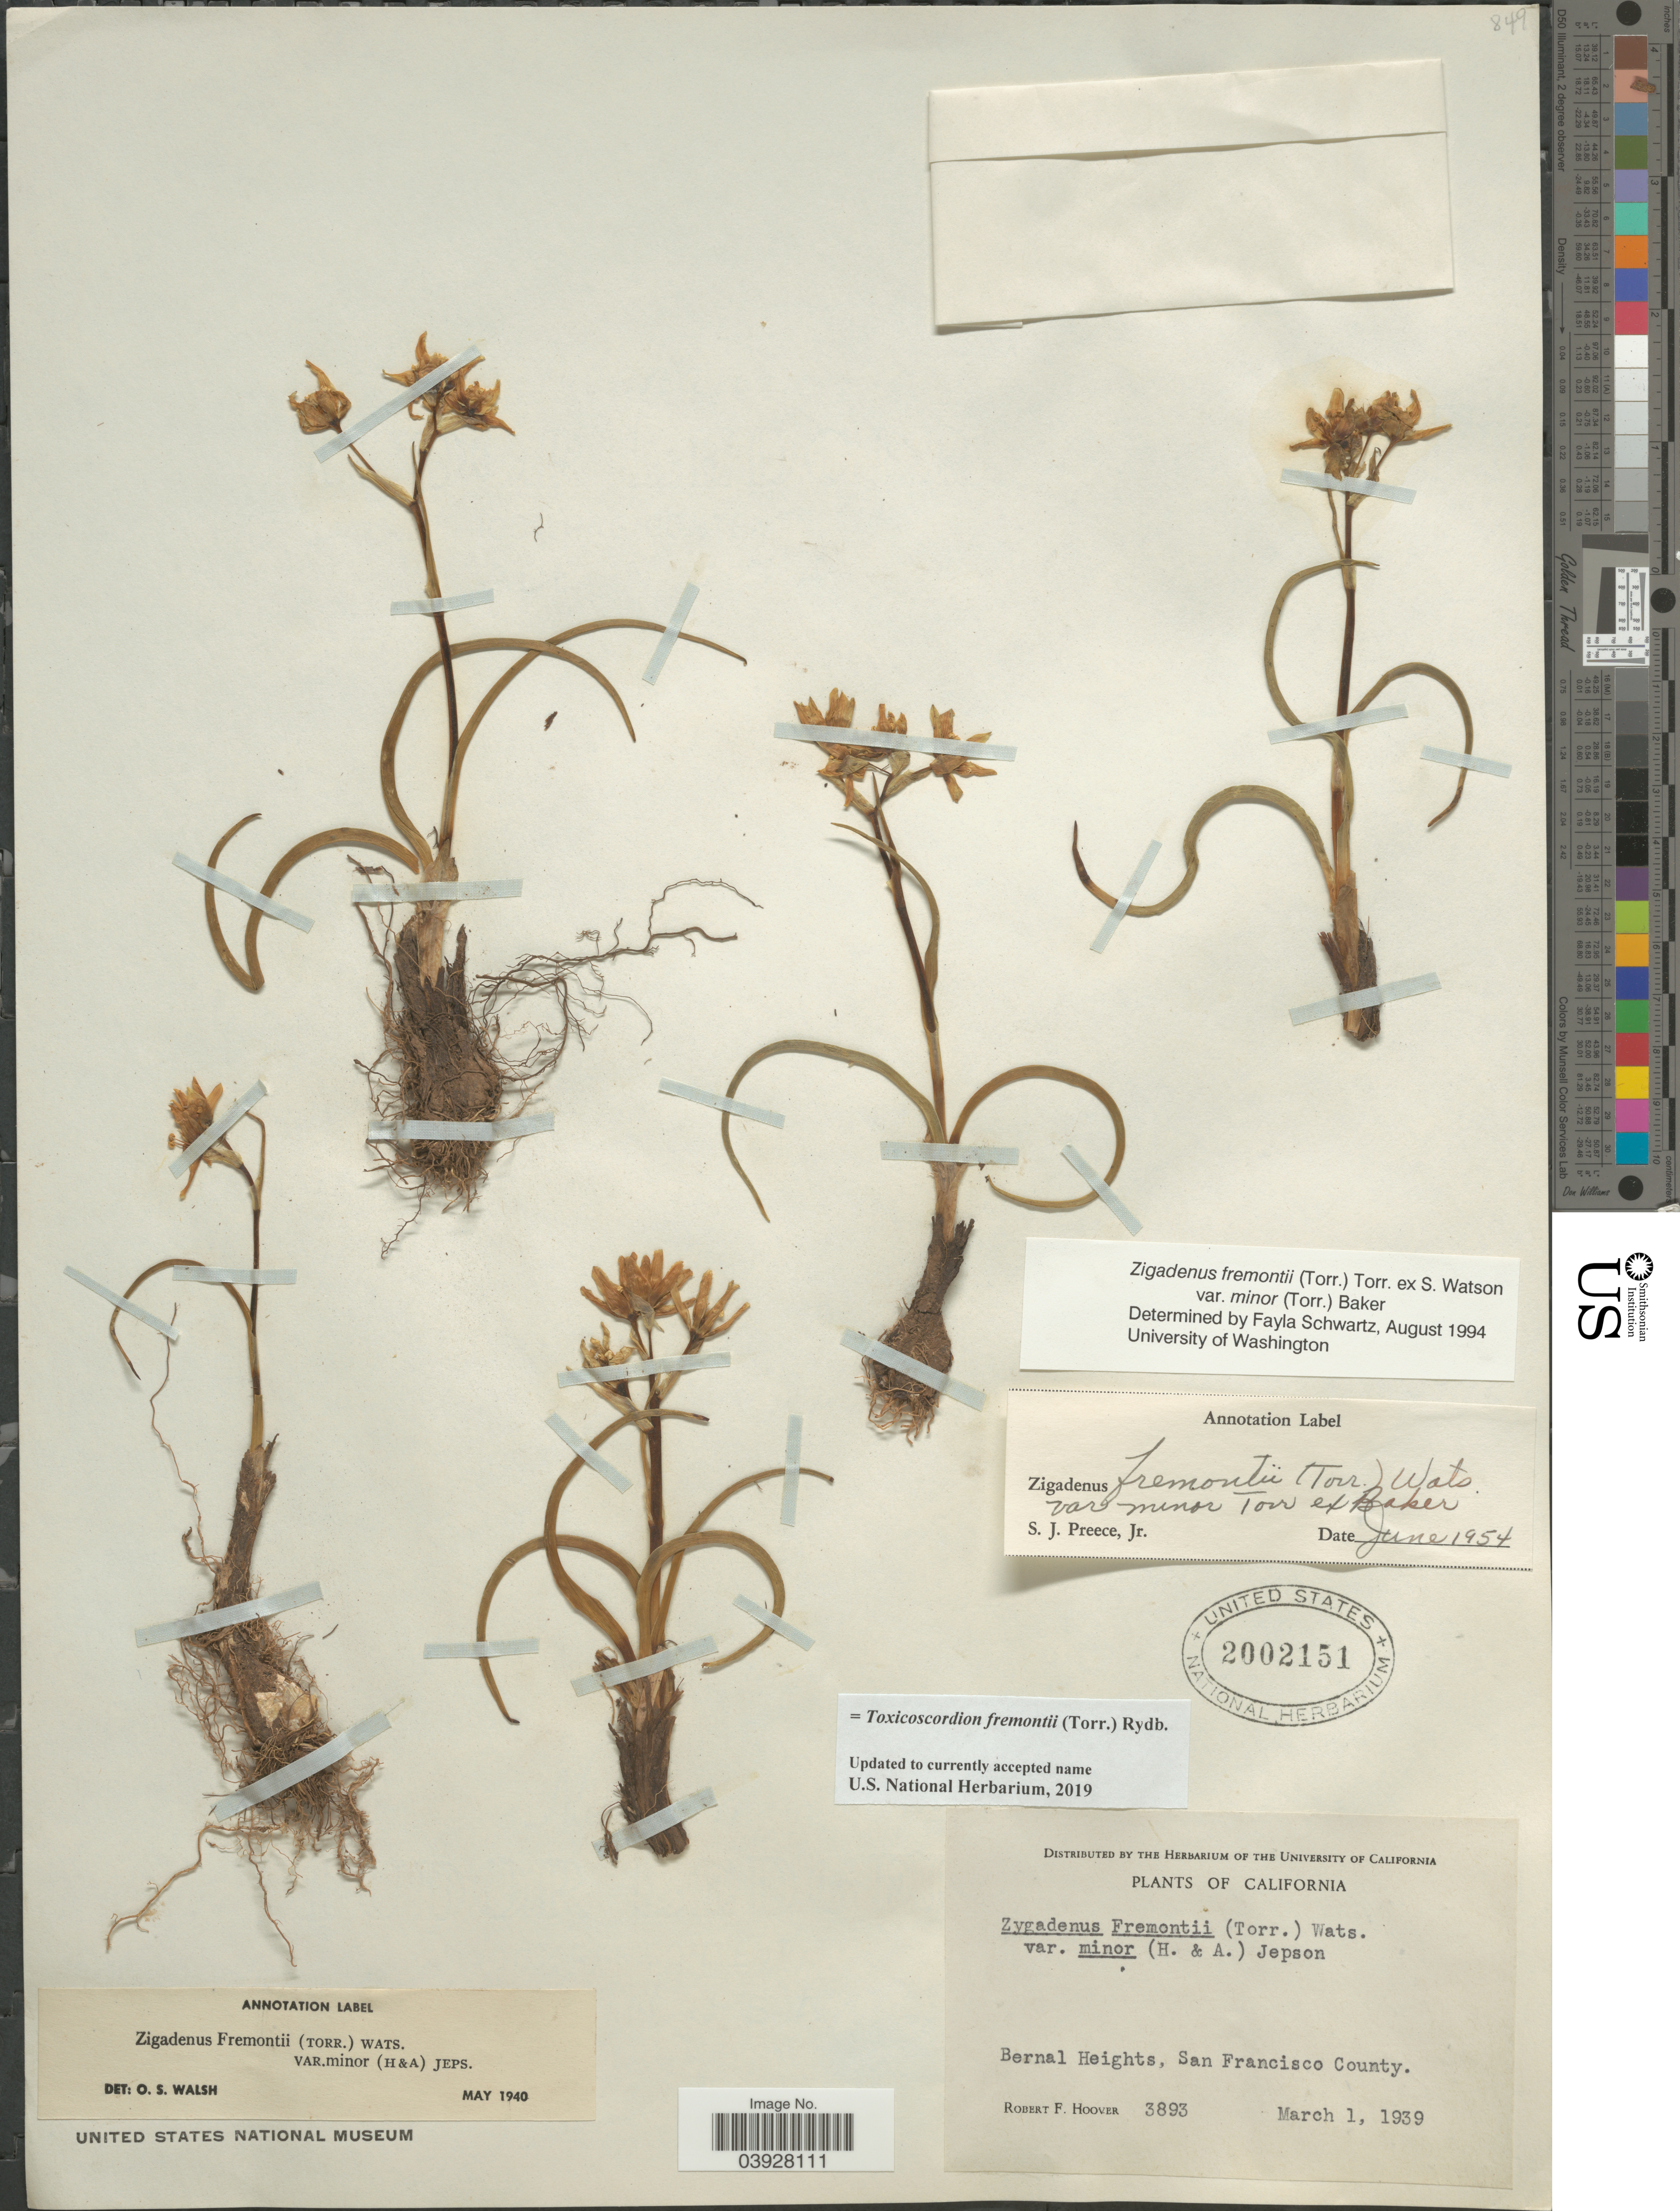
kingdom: Plantae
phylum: Tracheophyta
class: Liliopsida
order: Liliales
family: Melanthiaceae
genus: Toxicoscordion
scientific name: Toxicoscordion fremontii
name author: (Torr.) Rydb.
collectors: R. F. Hoover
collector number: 3893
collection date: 1939-03-01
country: United States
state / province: California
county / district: San Francisco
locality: Bernal Heights, San Francisco County.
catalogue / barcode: US 2002151